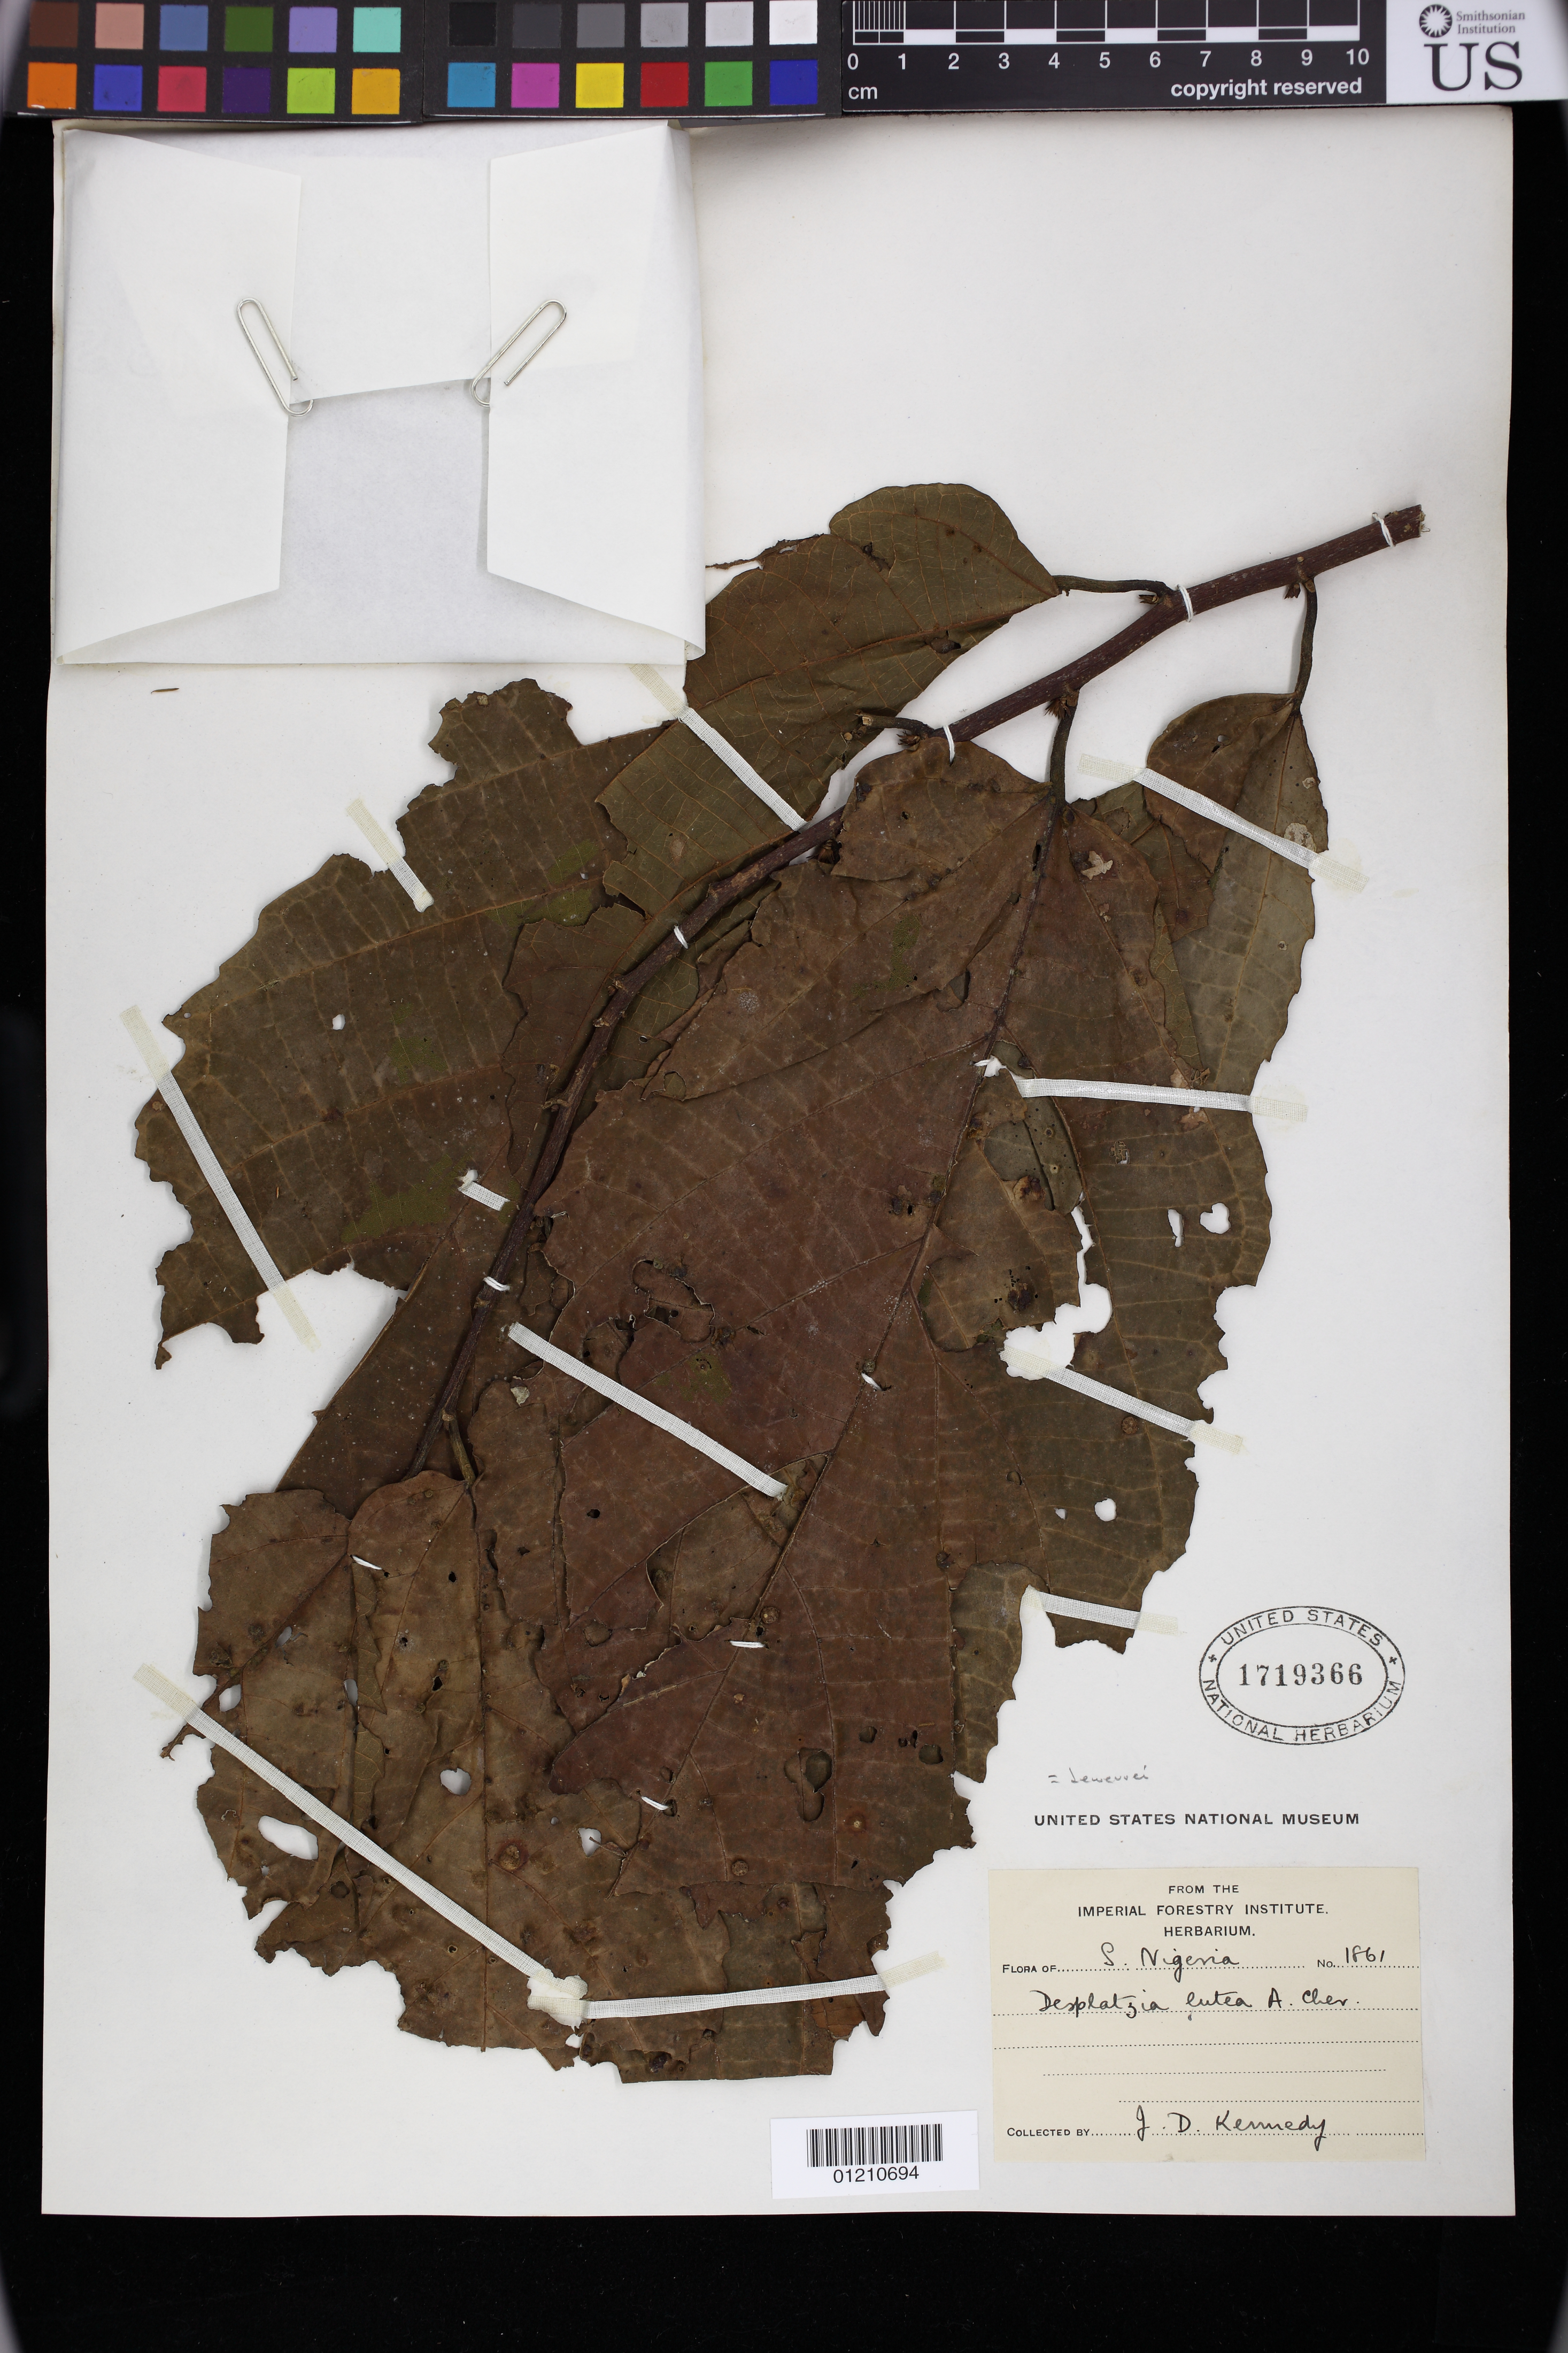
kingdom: Plantae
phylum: Tracheophyta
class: Magnoliopsida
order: Malvales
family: Malvaceae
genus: Desplatsia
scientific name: Desplatsia dewevrei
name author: (De Wild. & Durand) Burret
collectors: J. D. Kennedy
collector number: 1861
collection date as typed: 13 Mar 1961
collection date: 1961-03-13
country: Nigeria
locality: S nigeria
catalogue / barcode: US 1719366